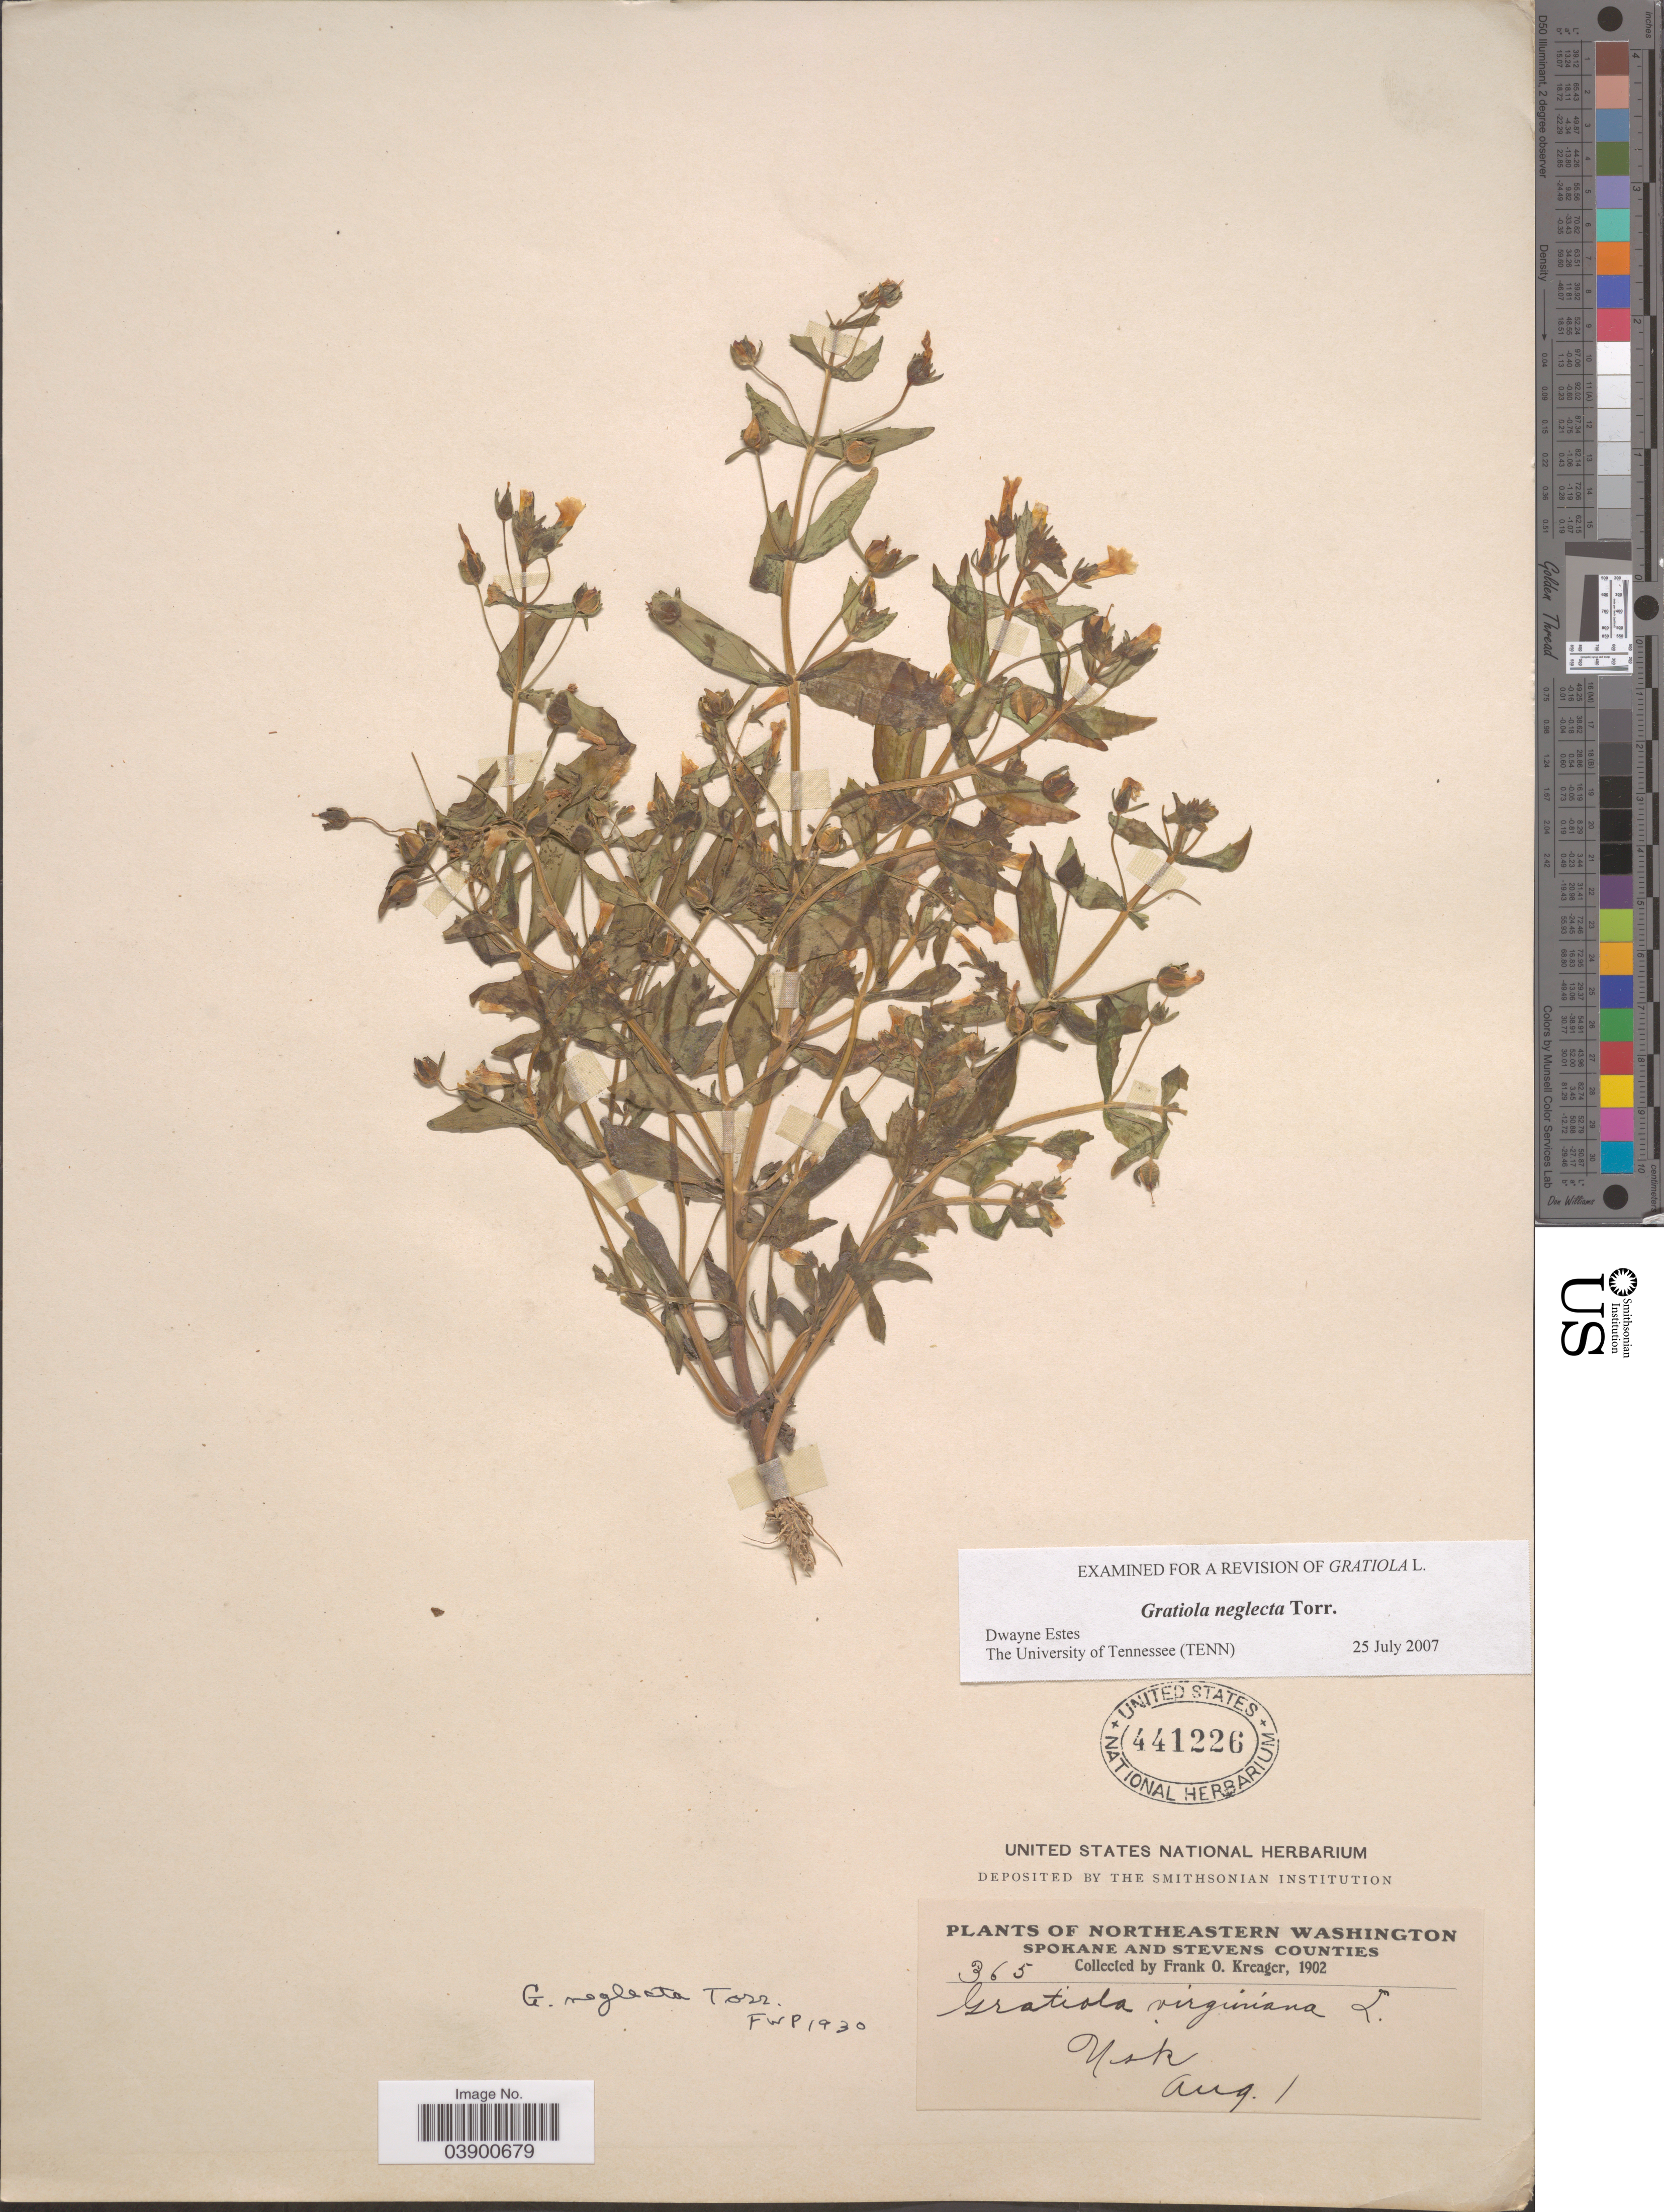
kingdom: Plantae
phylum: Tracheophyta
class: Magnoliopsida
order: Lamiales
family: Plantaginaceae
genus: Gratiola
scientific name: Gratiola neglecta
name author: Torr.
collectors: F. Kreager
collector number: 365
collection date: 1902-08-01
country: United States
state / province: Washington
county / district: Spokane / Stevens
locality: Norhteastern Washington. Spokane and Stevens Counties. Usk.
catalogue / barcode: US 441226